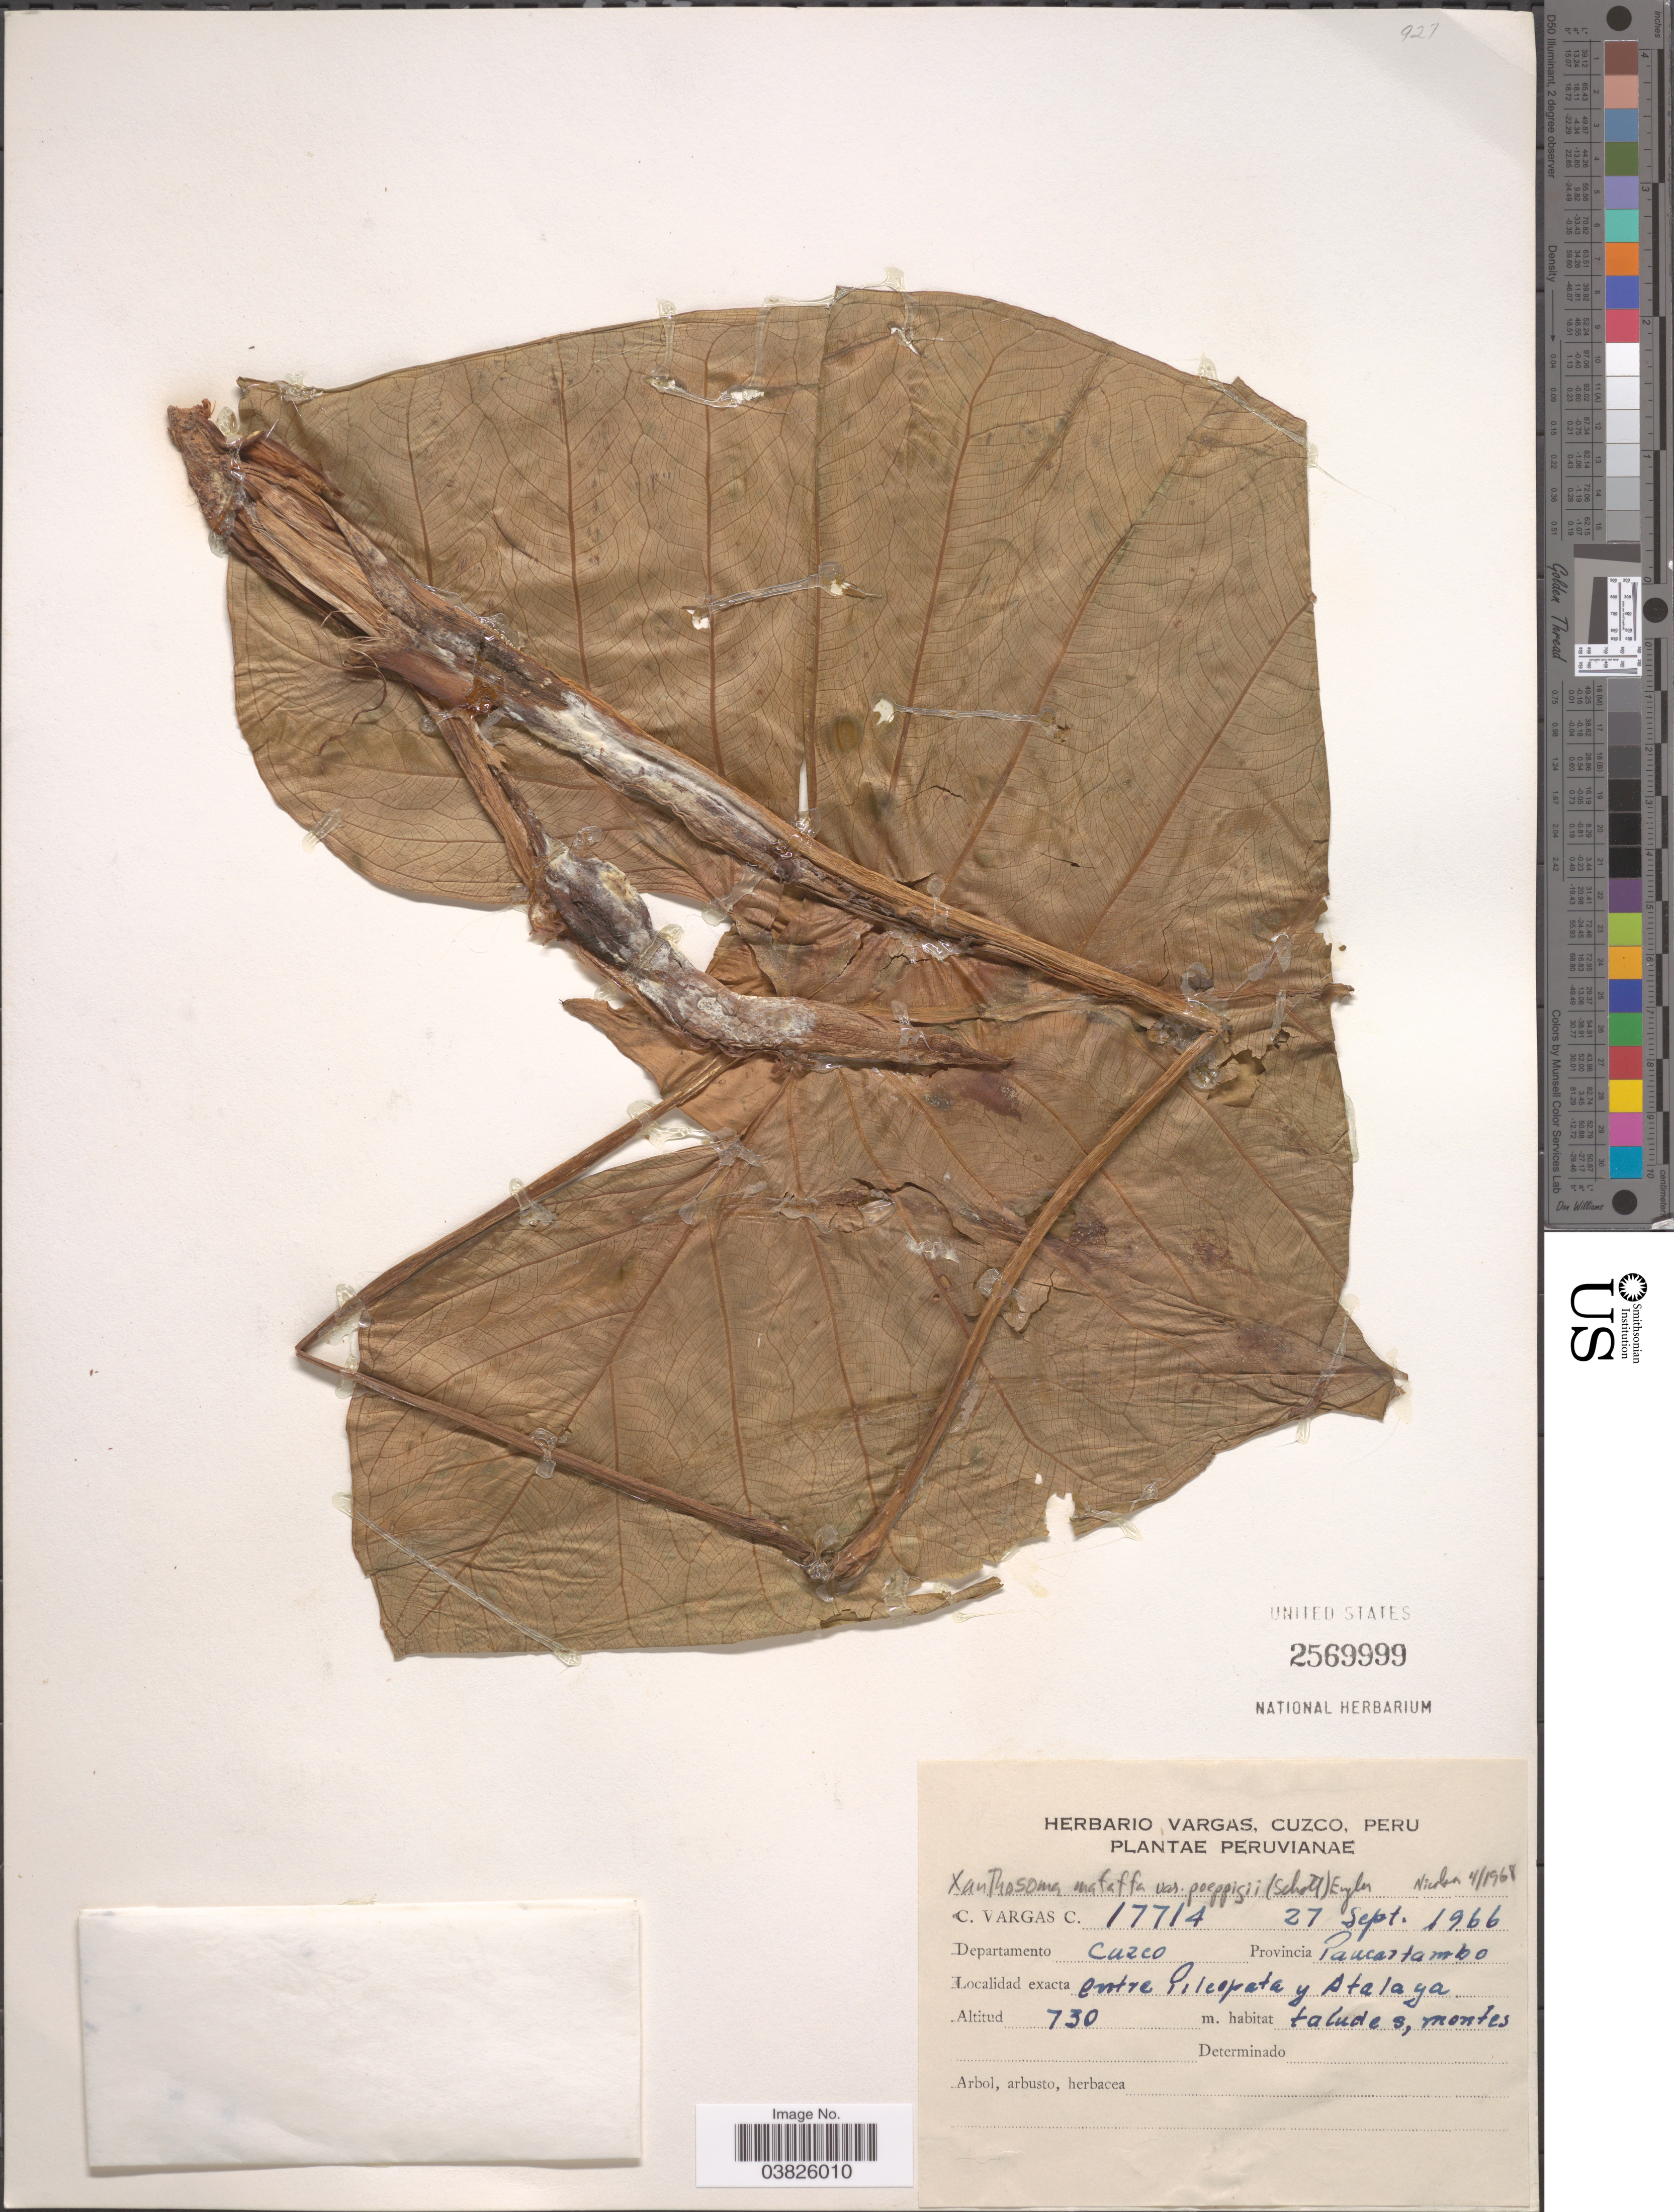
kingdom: Plantae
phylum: Tracheophyta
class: Liliopsida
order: Alismatales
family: Araceae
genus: Xanthosoma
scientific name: Xanthosoma mafaffa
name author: Schott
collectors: C. Vargas Calderón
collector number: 17714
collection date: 1966-09-27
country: Peru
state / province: Cusco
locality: Departamento Cuzco. Provincia Paucartambo. Entre Pilcopata y Atalaya.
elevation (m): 730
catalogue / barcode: US 2569999